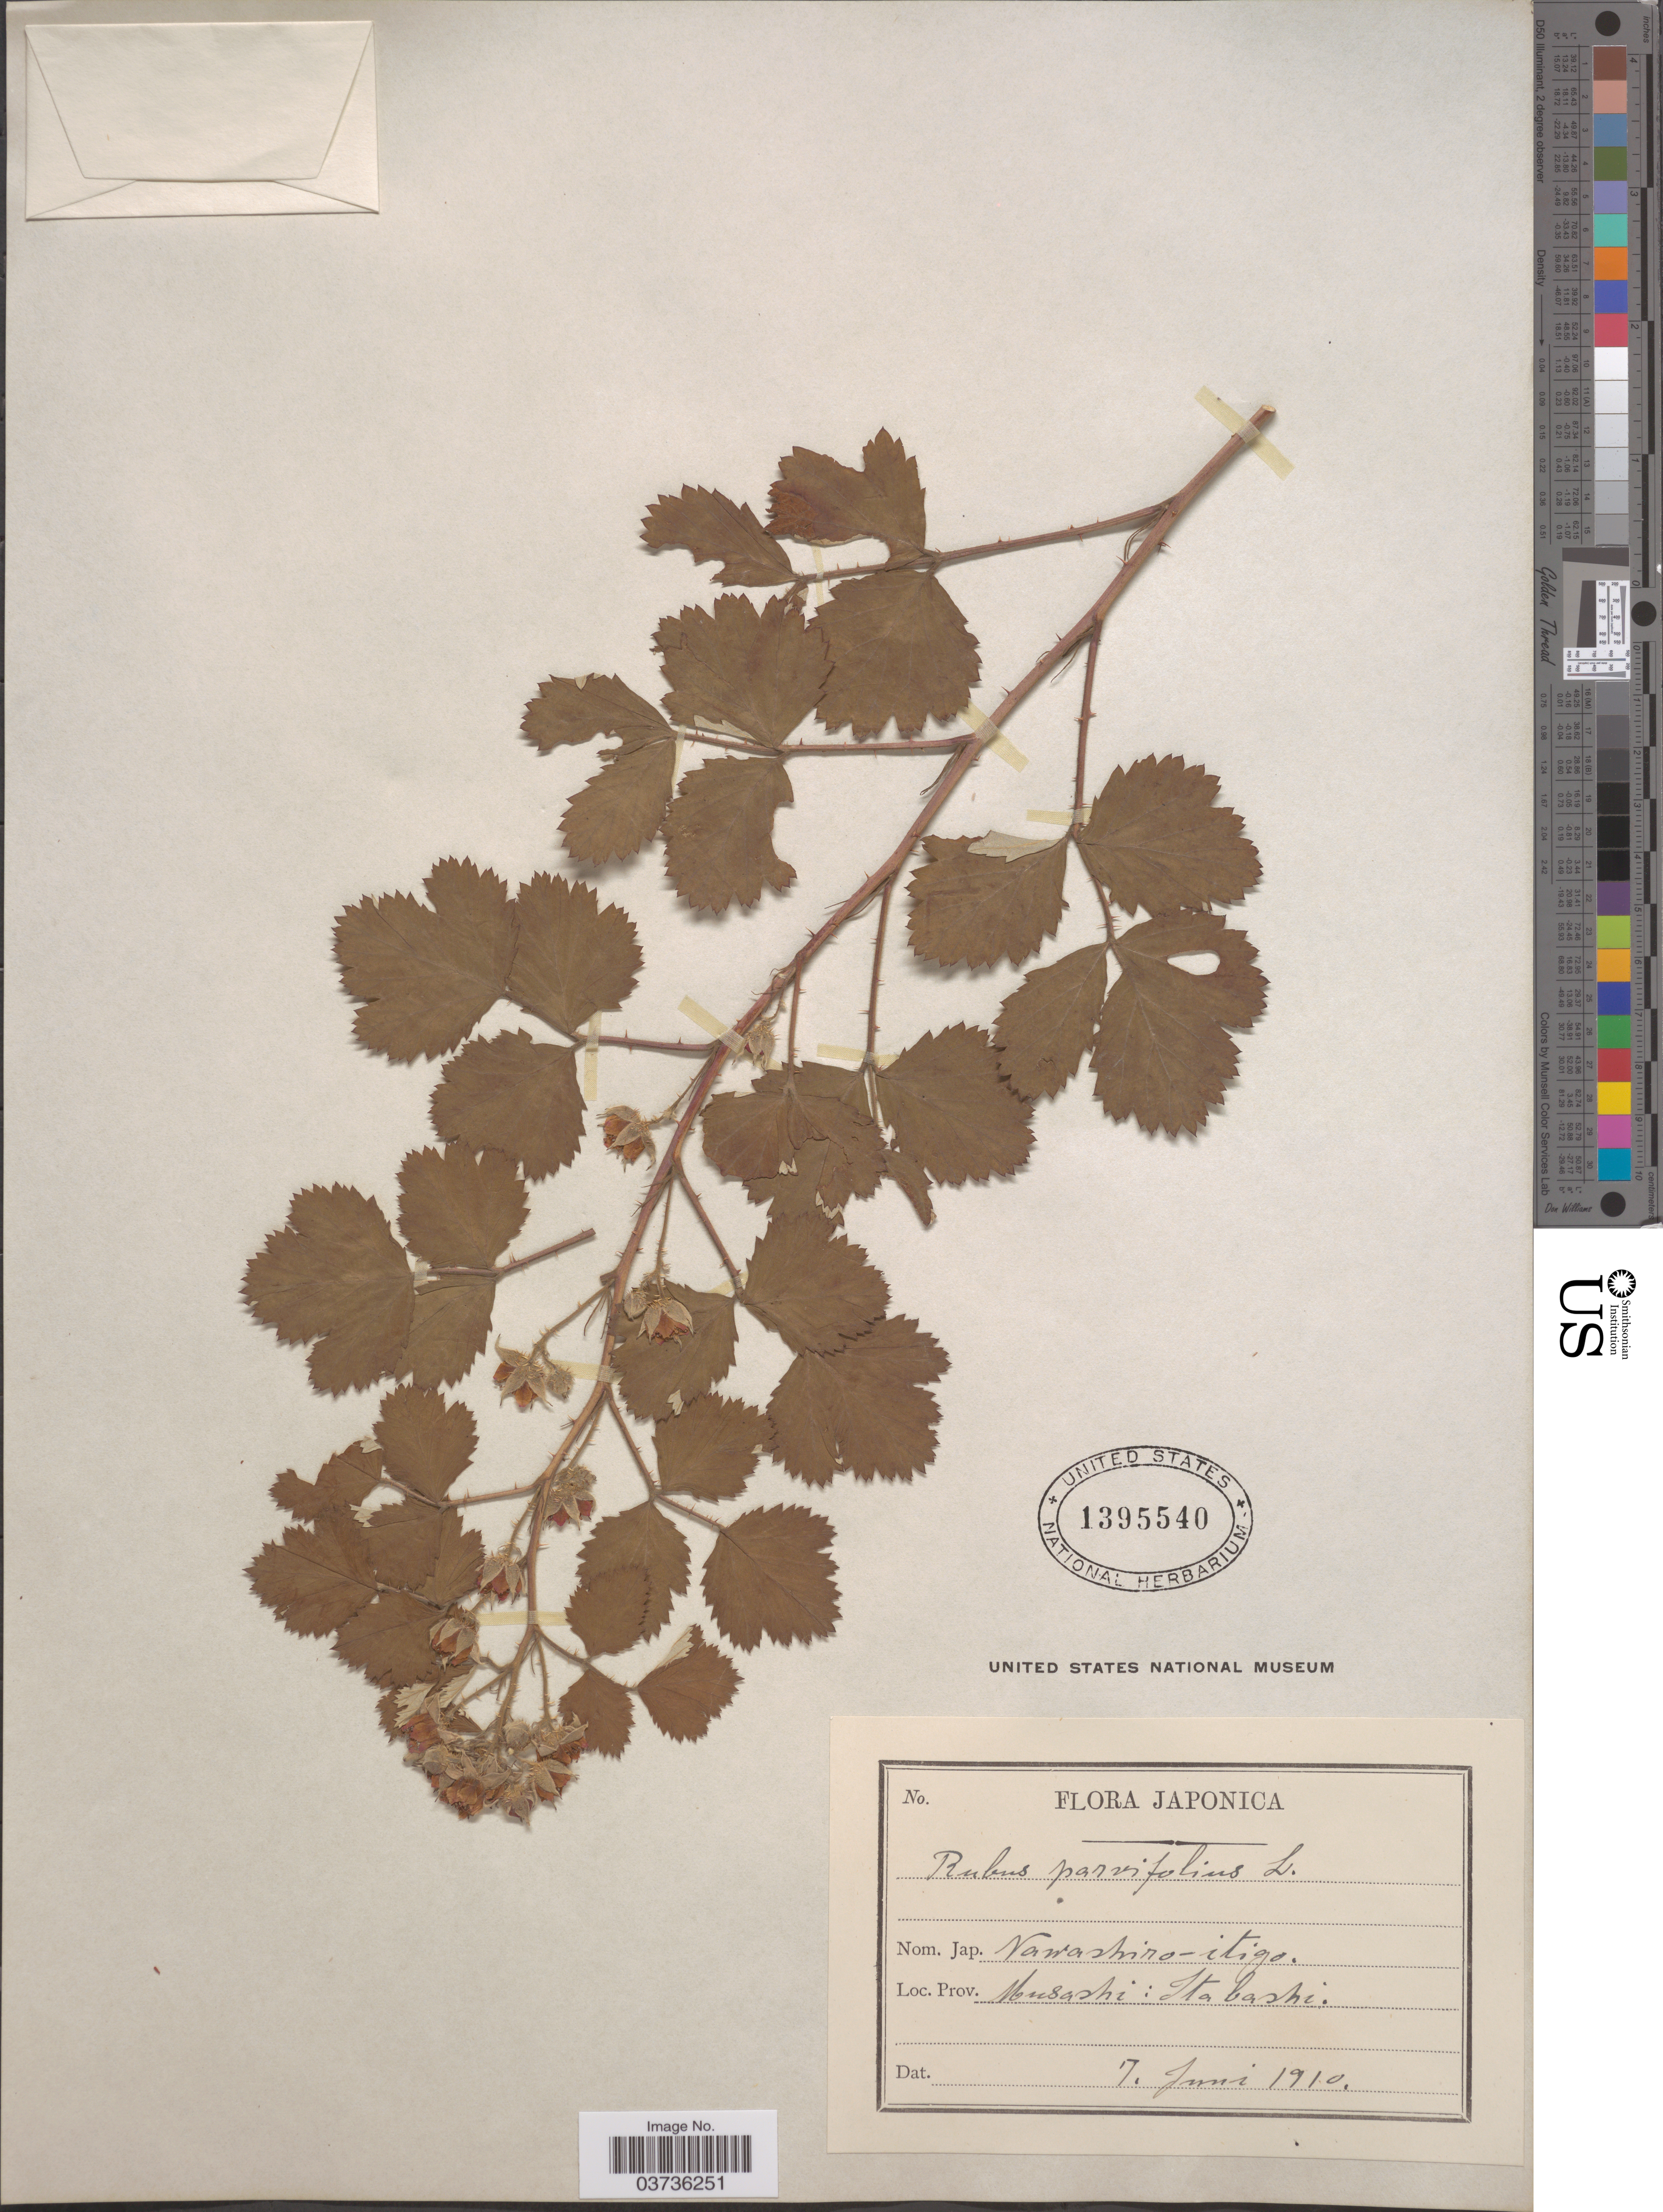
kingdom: Plantae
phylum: Tracheophyta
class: Magnoliopsida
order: Rosales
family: Rosaceae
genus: Rubus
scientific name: Rubus parvifolius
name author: L.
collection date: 1910-06-07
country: Japan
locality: Musashi: Itabashi.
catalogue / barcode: US 1395540